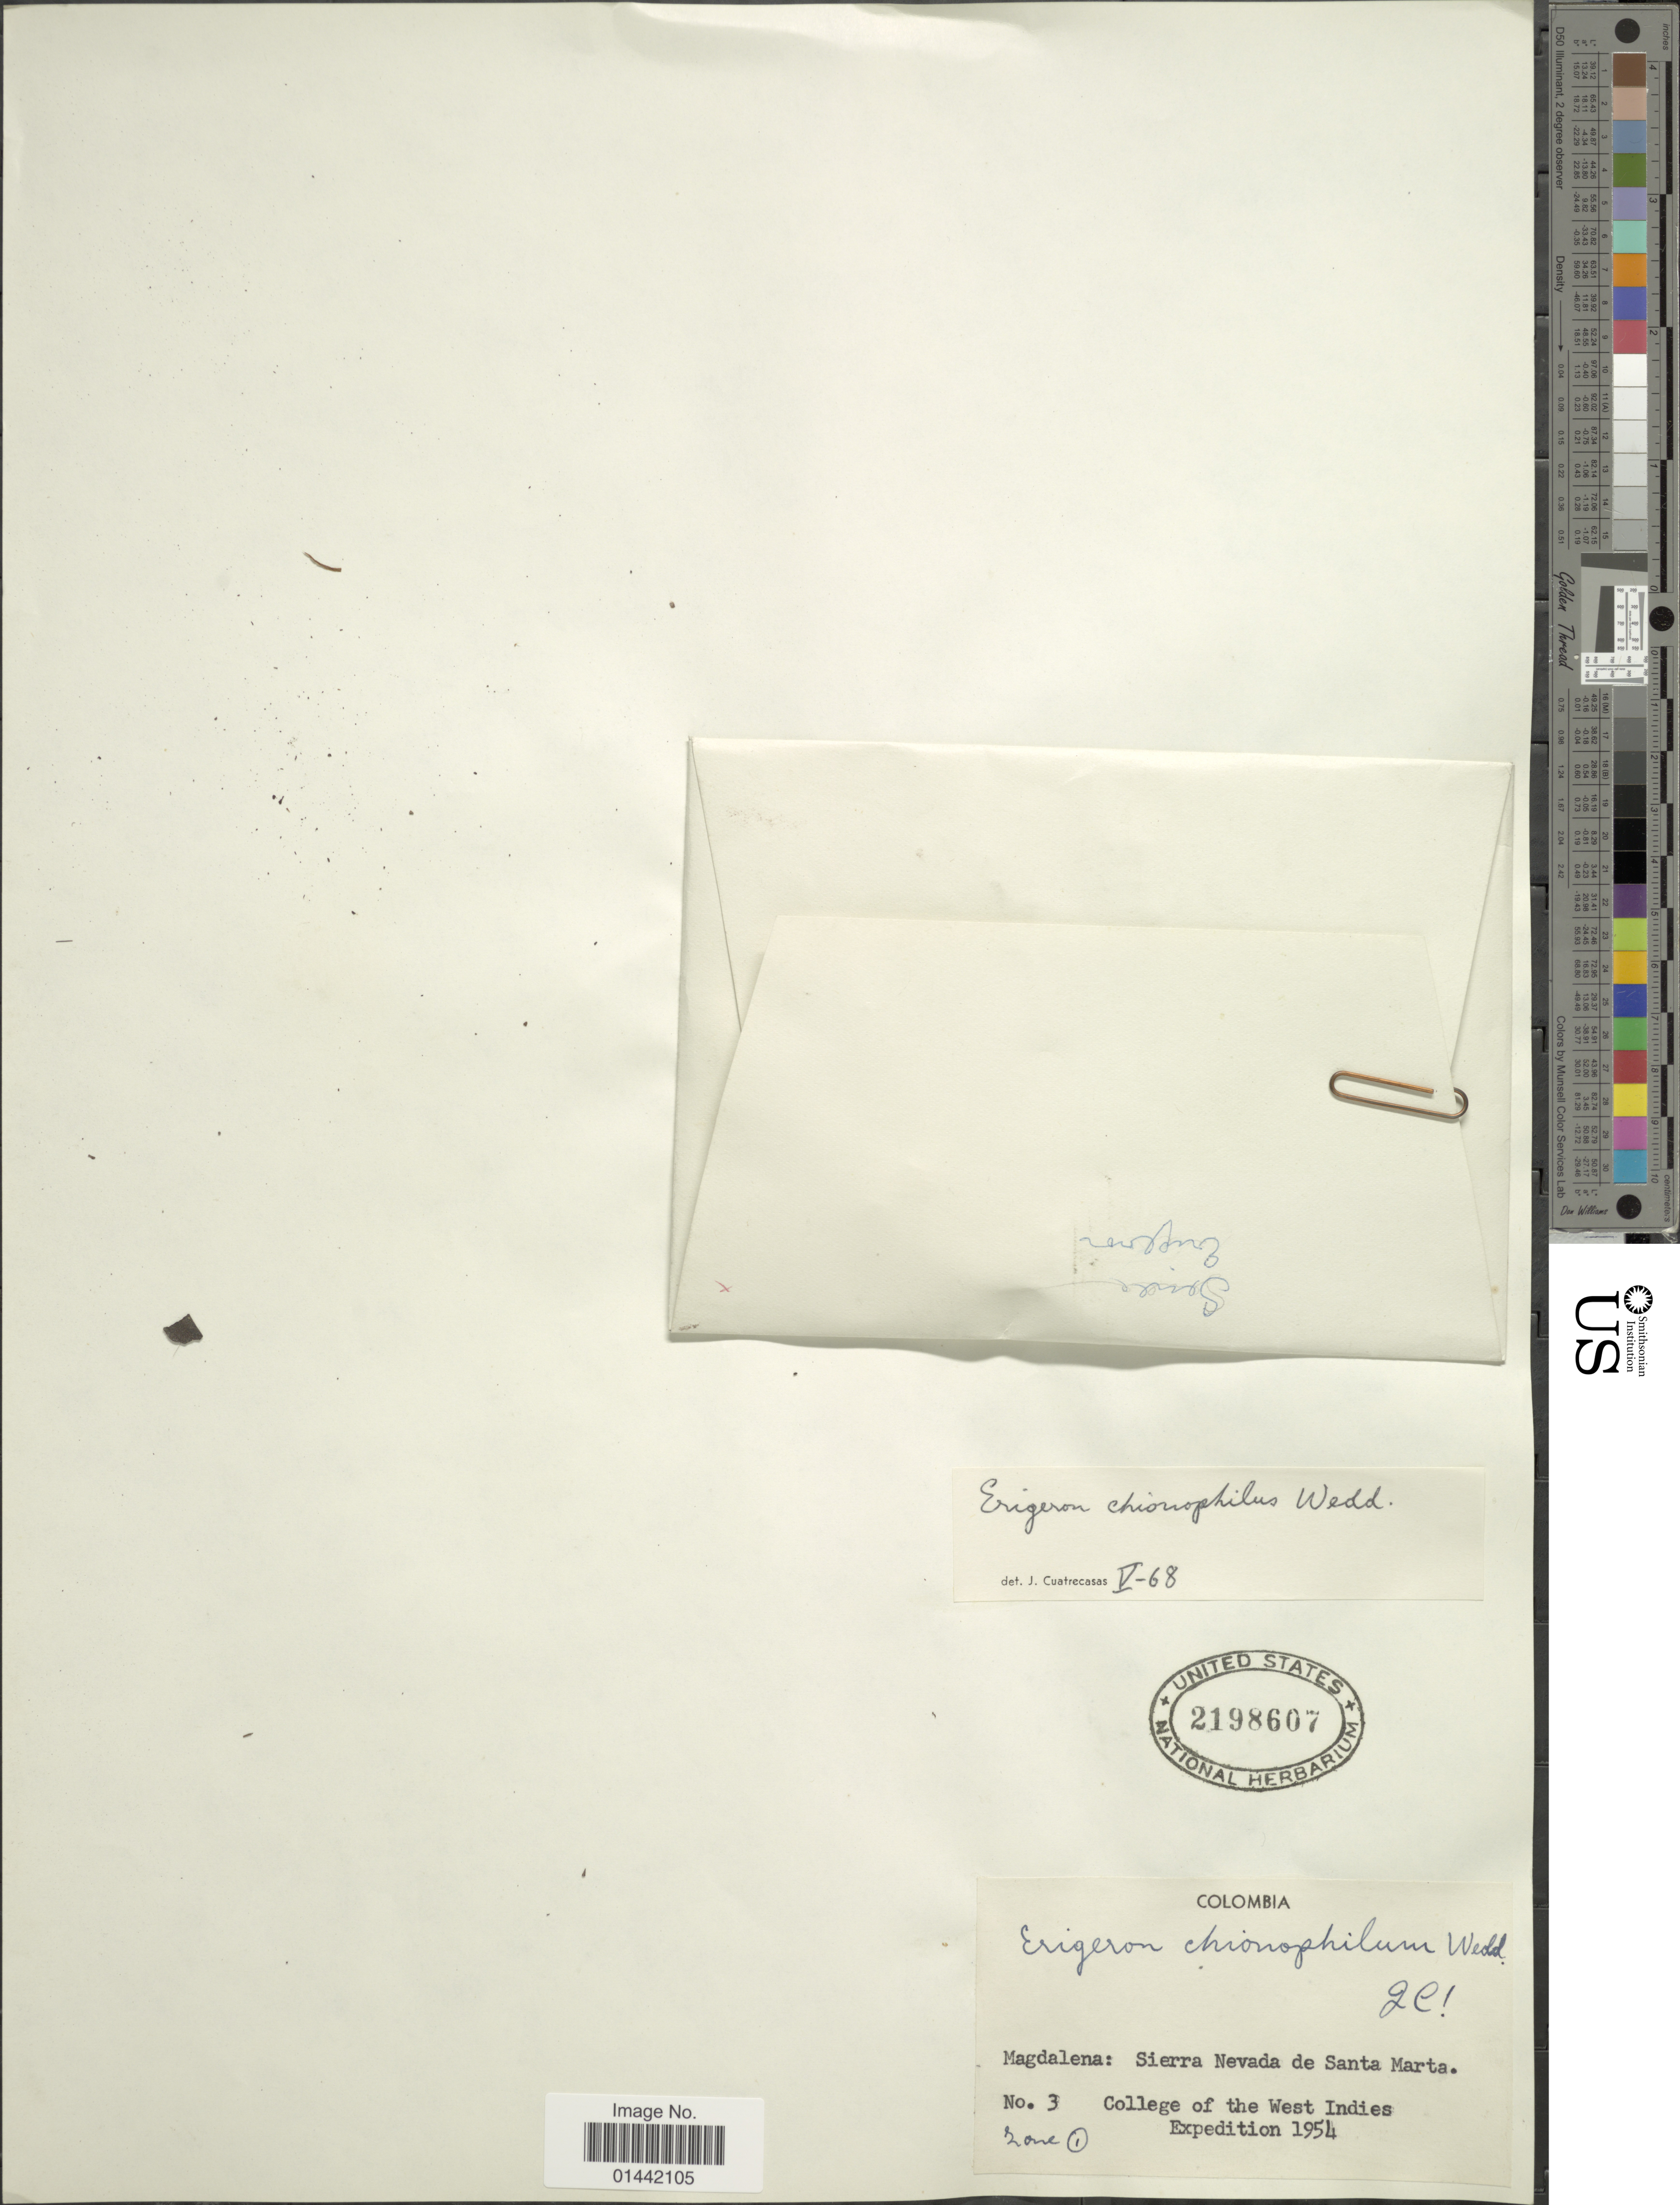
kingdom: Plantae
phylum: Tracheophyta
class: Magnoliopsida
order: Asterales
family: Asteraceae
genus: Erigeron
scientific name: Erigeron chionophilus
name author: Wedd.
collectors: College of the West Indies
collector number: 3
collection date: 1954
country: Colombia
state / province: Magdalena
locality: Sierra Neveda de Santa Marta, Zone 1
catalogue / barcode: US 2198607